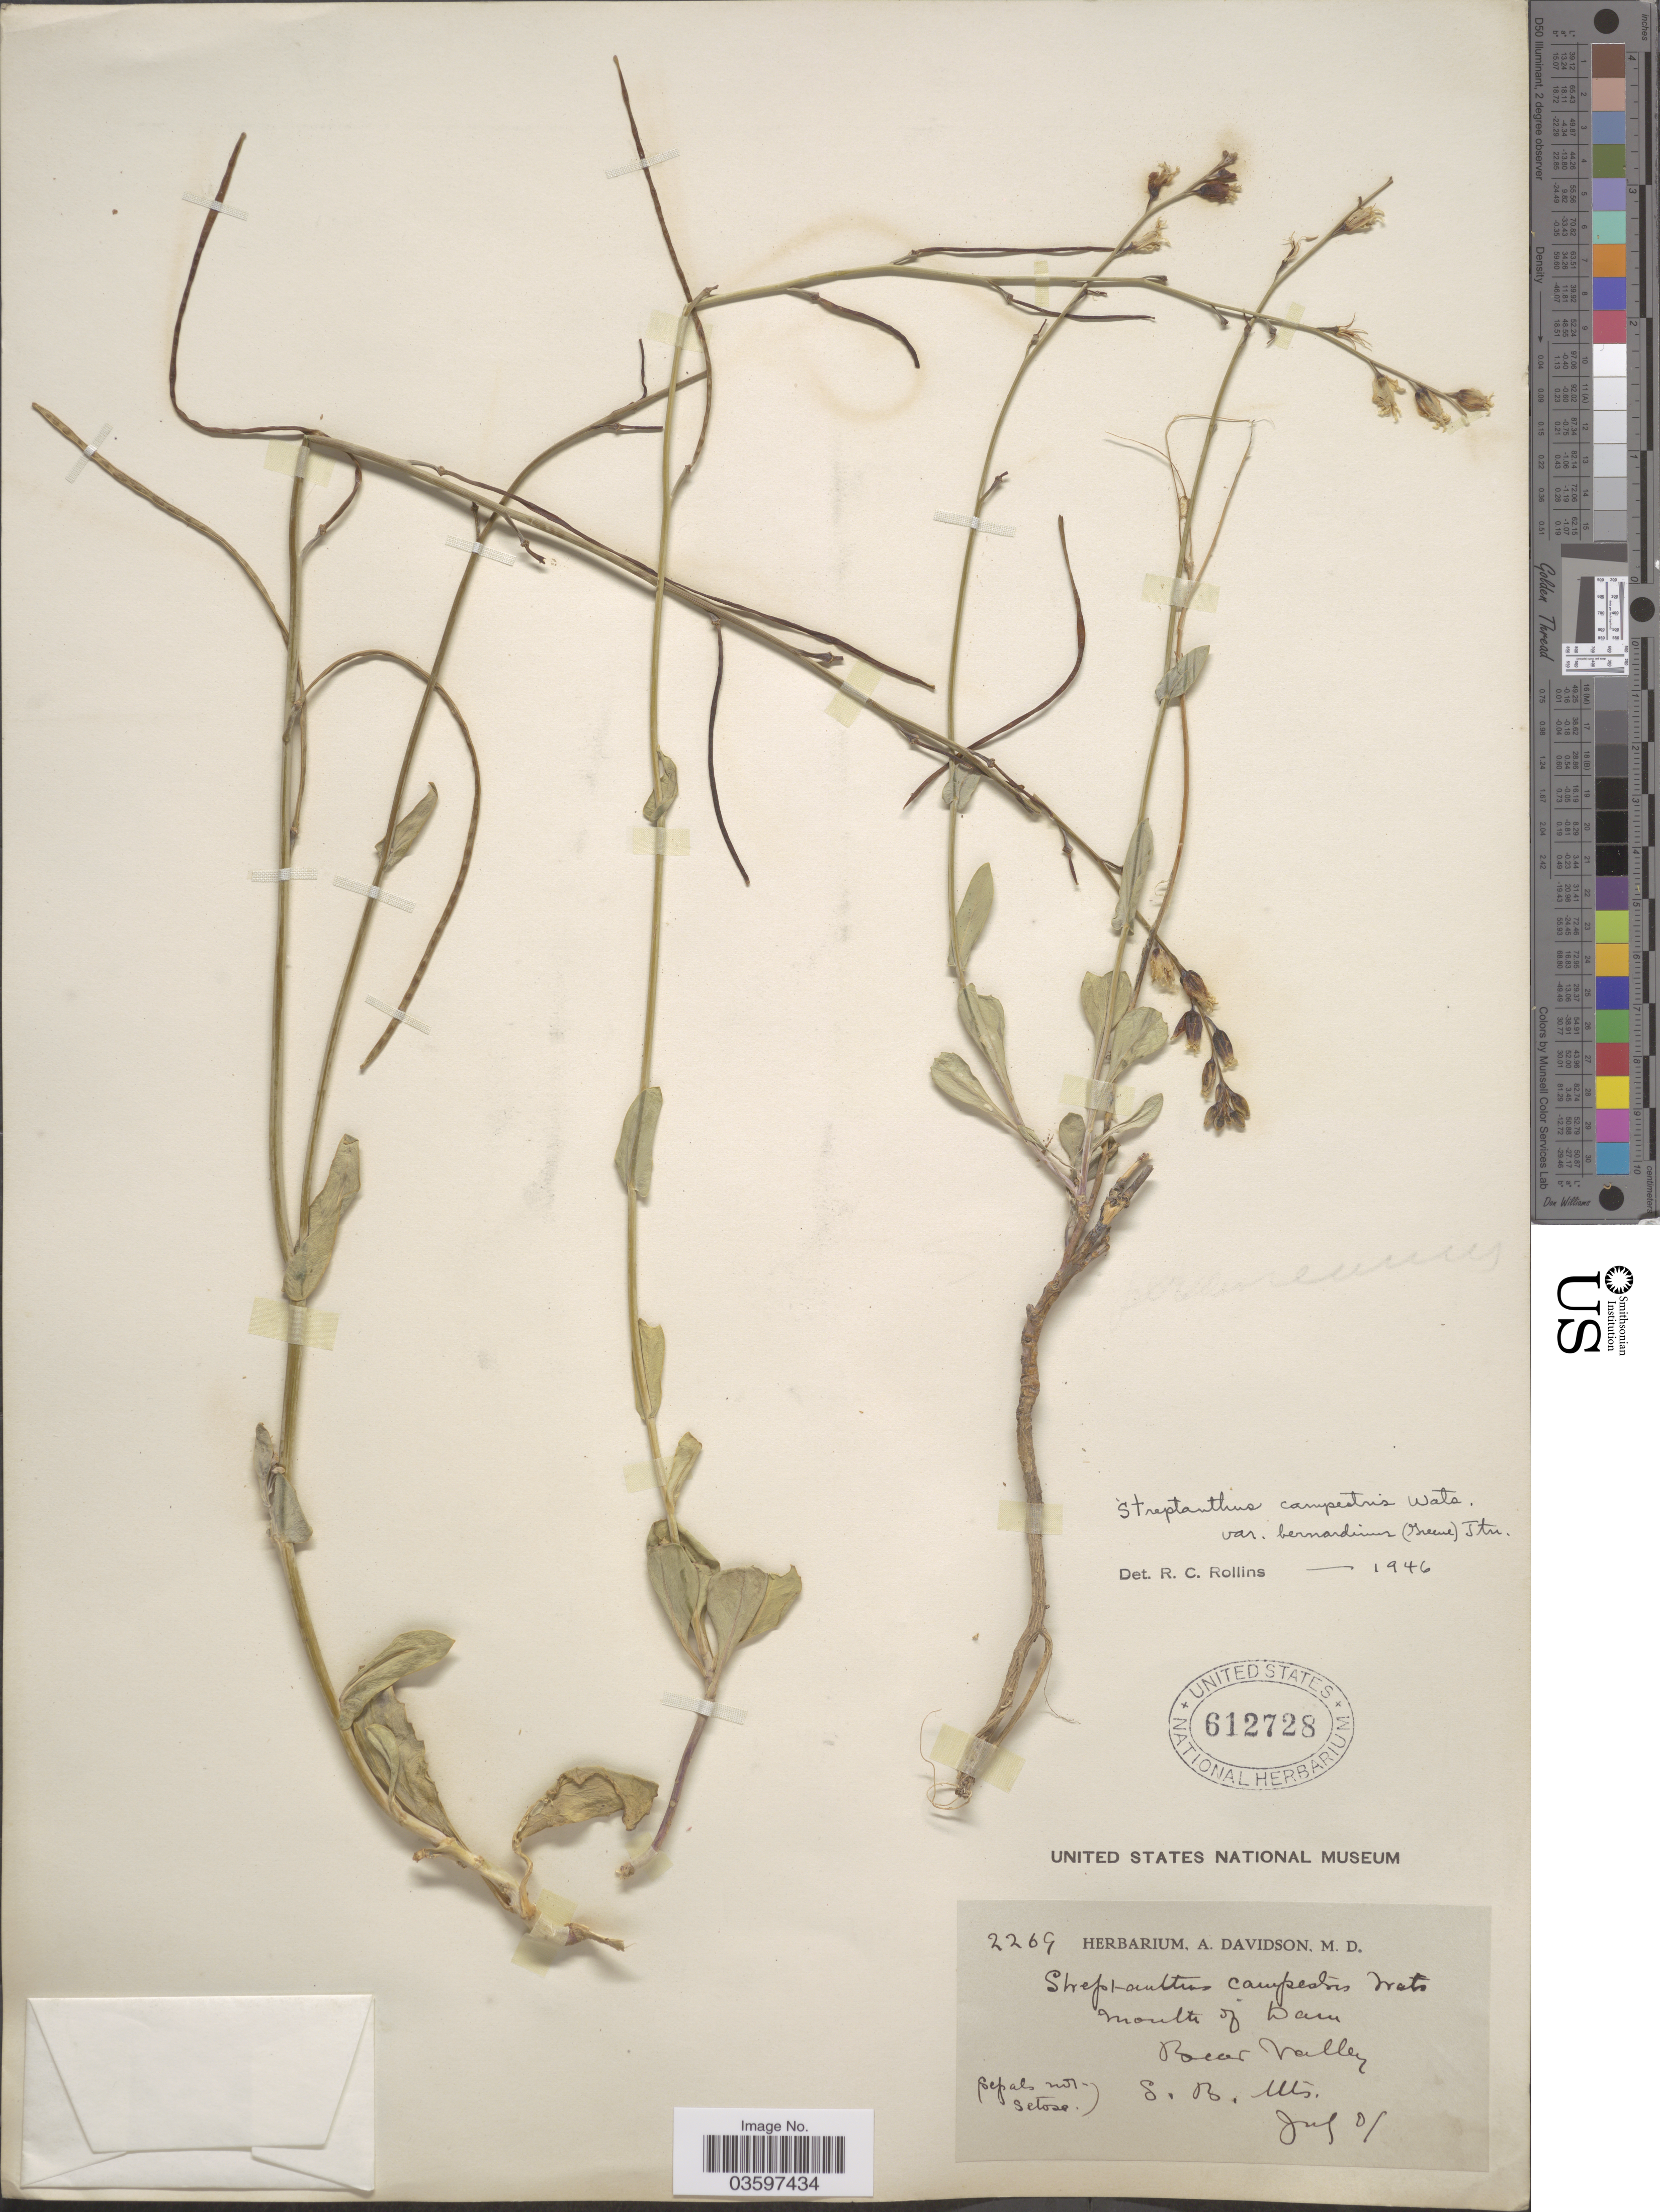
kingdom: Plantae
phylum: Tracheophyta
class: Magnoliopsida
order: Brassicales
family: Brassicaceae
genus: Streptanthus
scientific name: Streptanthus campestris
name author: S. Watson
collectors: ex herb. A. Davidson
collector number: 2269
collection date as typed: Transcribed d/m/y: /7/1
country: United States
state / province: California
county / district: San Bernardino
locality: Mouth of Dam, Bear Valley. S. B. Mts.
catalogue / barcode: US 612728